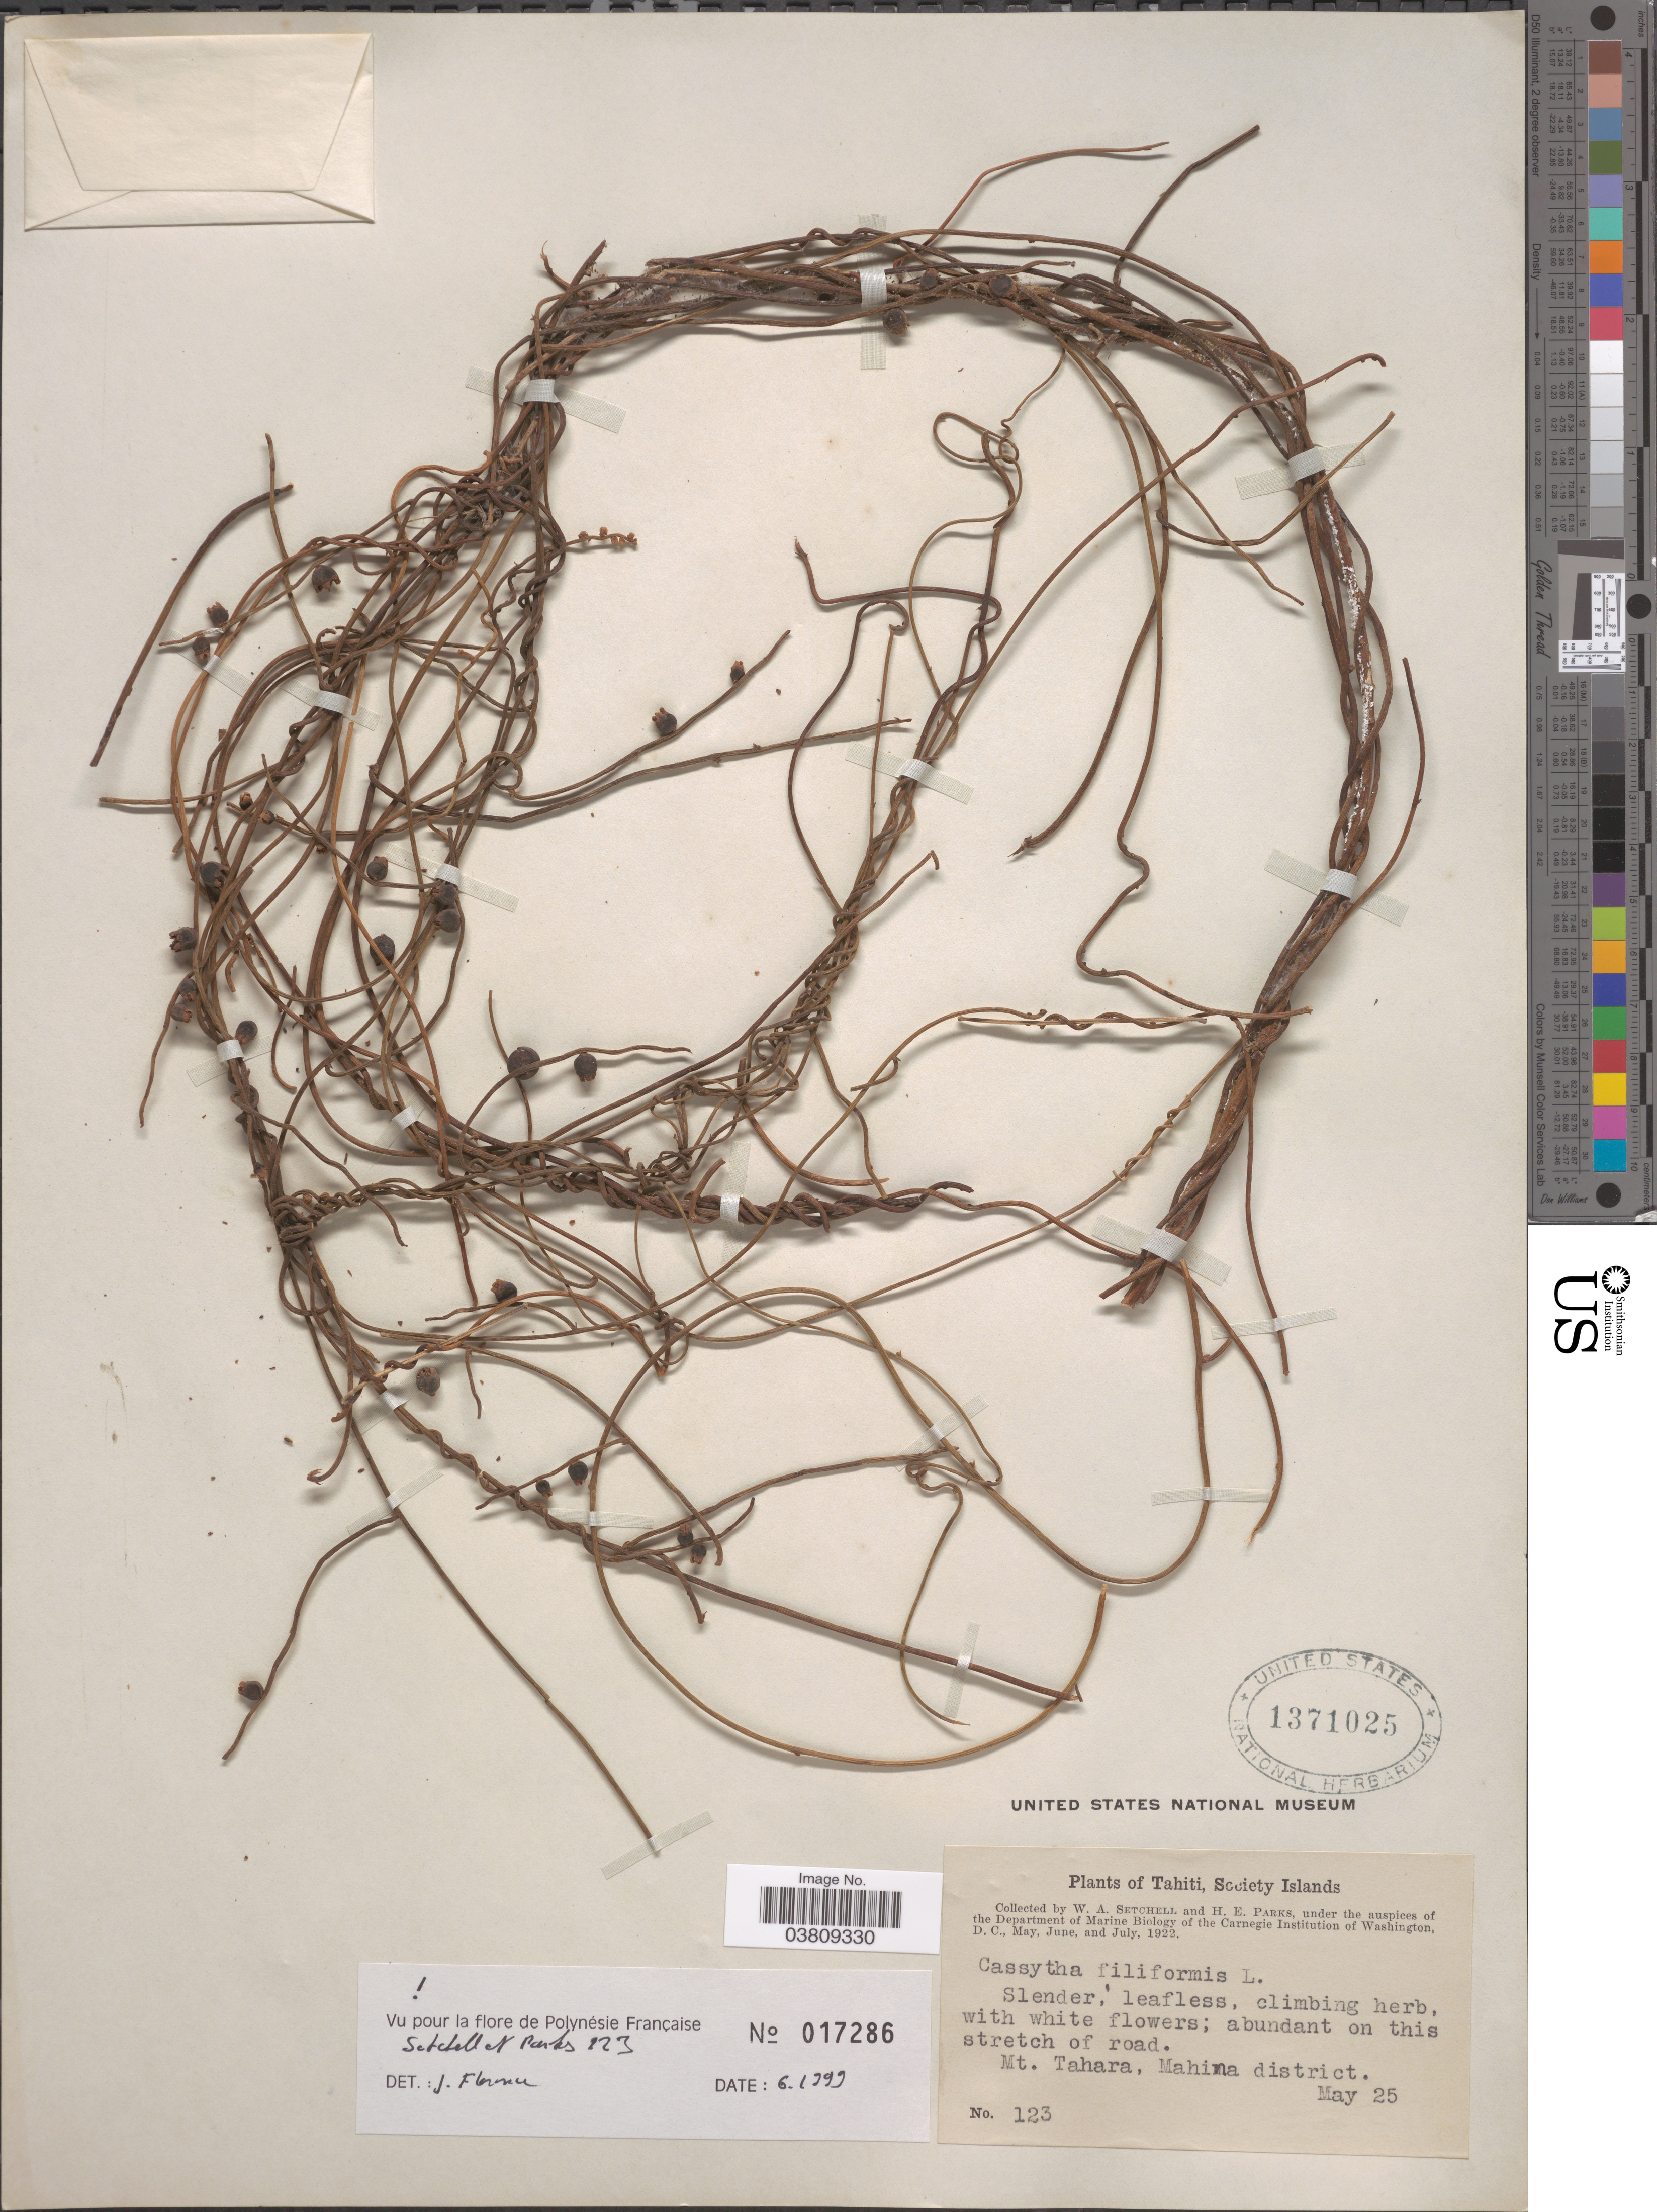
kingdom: Plantae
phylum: Tracheophyta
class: Magnoliopsida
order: Laurales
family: Lauraceae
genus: Cassytha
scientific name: Cassytha filiformis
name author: L.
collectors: W. Setchell & H. E. Parks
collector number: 123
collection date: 1922-05-25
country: French Polynesia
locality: Tahiti, Society Islands. Mt. Tahara, Mahina district.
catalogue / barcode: US 1371025